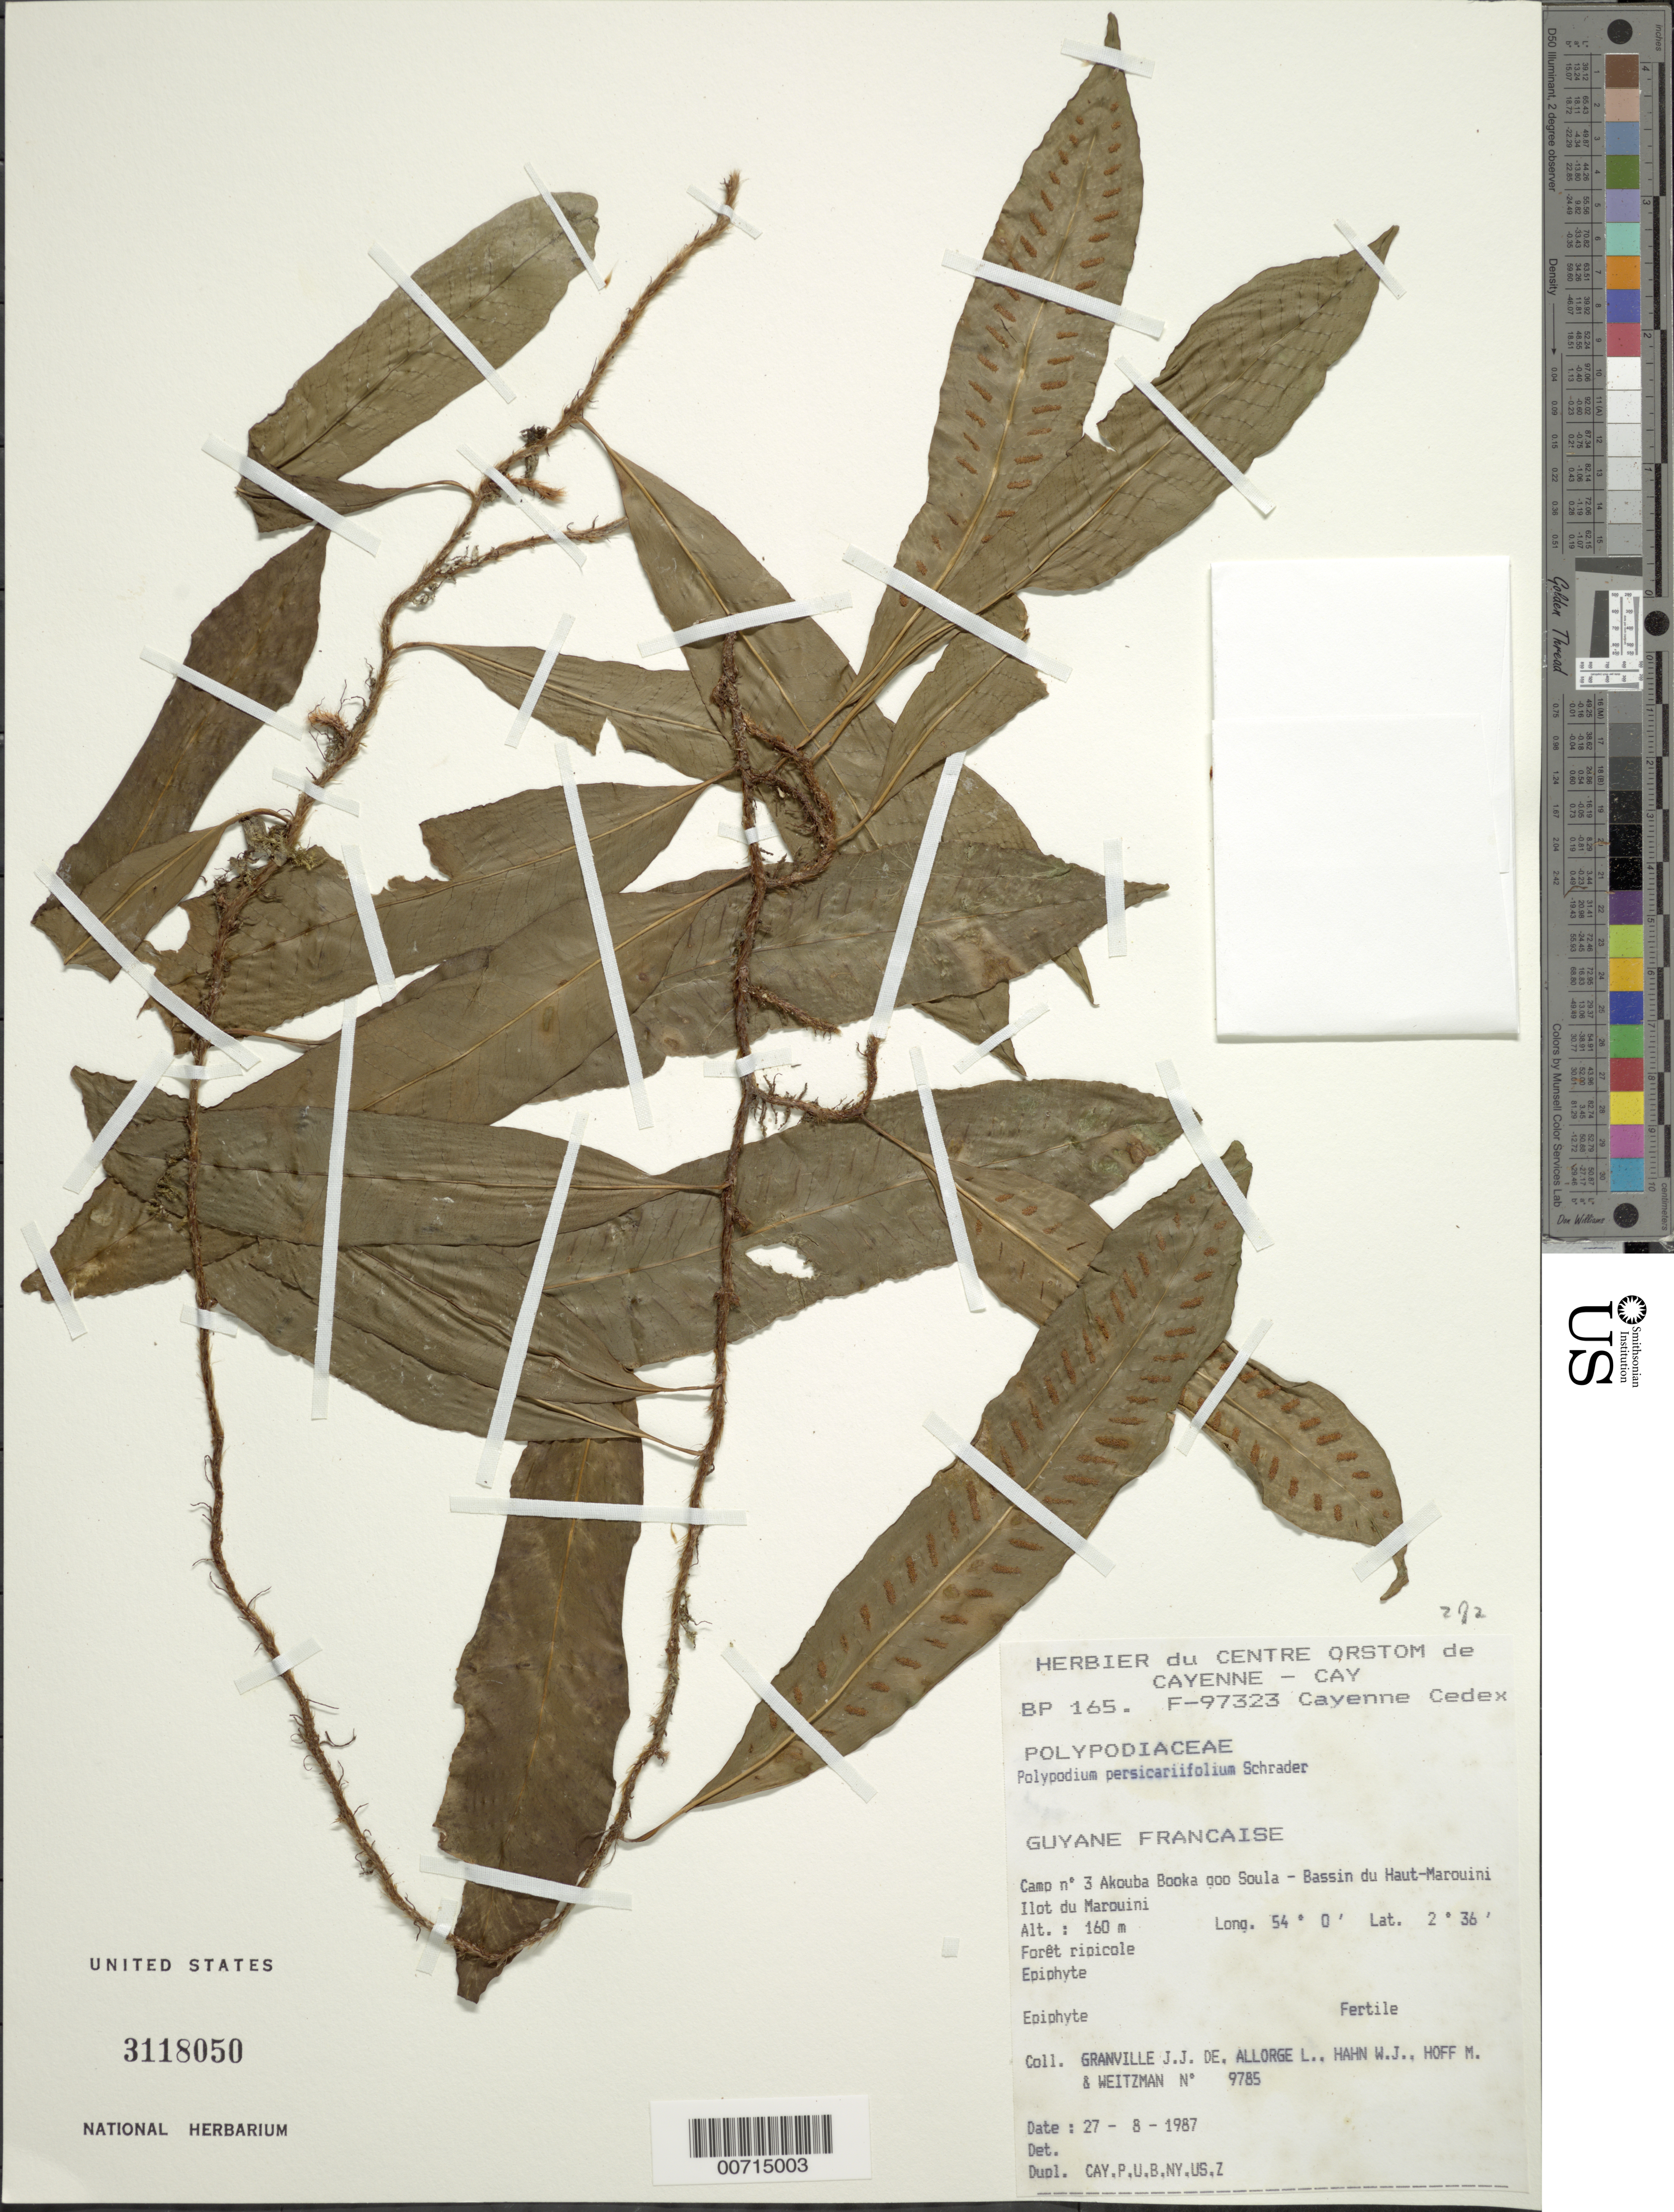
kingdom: Plantae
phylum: Tracheophyta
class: Polypodiopsida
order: Polypodiales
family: Polypodiaceae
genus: Microgramma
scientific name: Microgramma persicariifolia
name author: (Schrad.) C. Presl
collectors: J.-J. de Granville, L. Allorge, W. J. Hahn, M. Hoff & A. L. Weitzman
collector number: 9785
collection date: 1987-08-27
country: French Guiana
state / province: Cayenne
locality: Camp n 3 Akouba Booka goo soula- Bassin du Haut-Marouini Ilot du Marouini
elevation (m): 160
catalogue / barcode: US 3118050